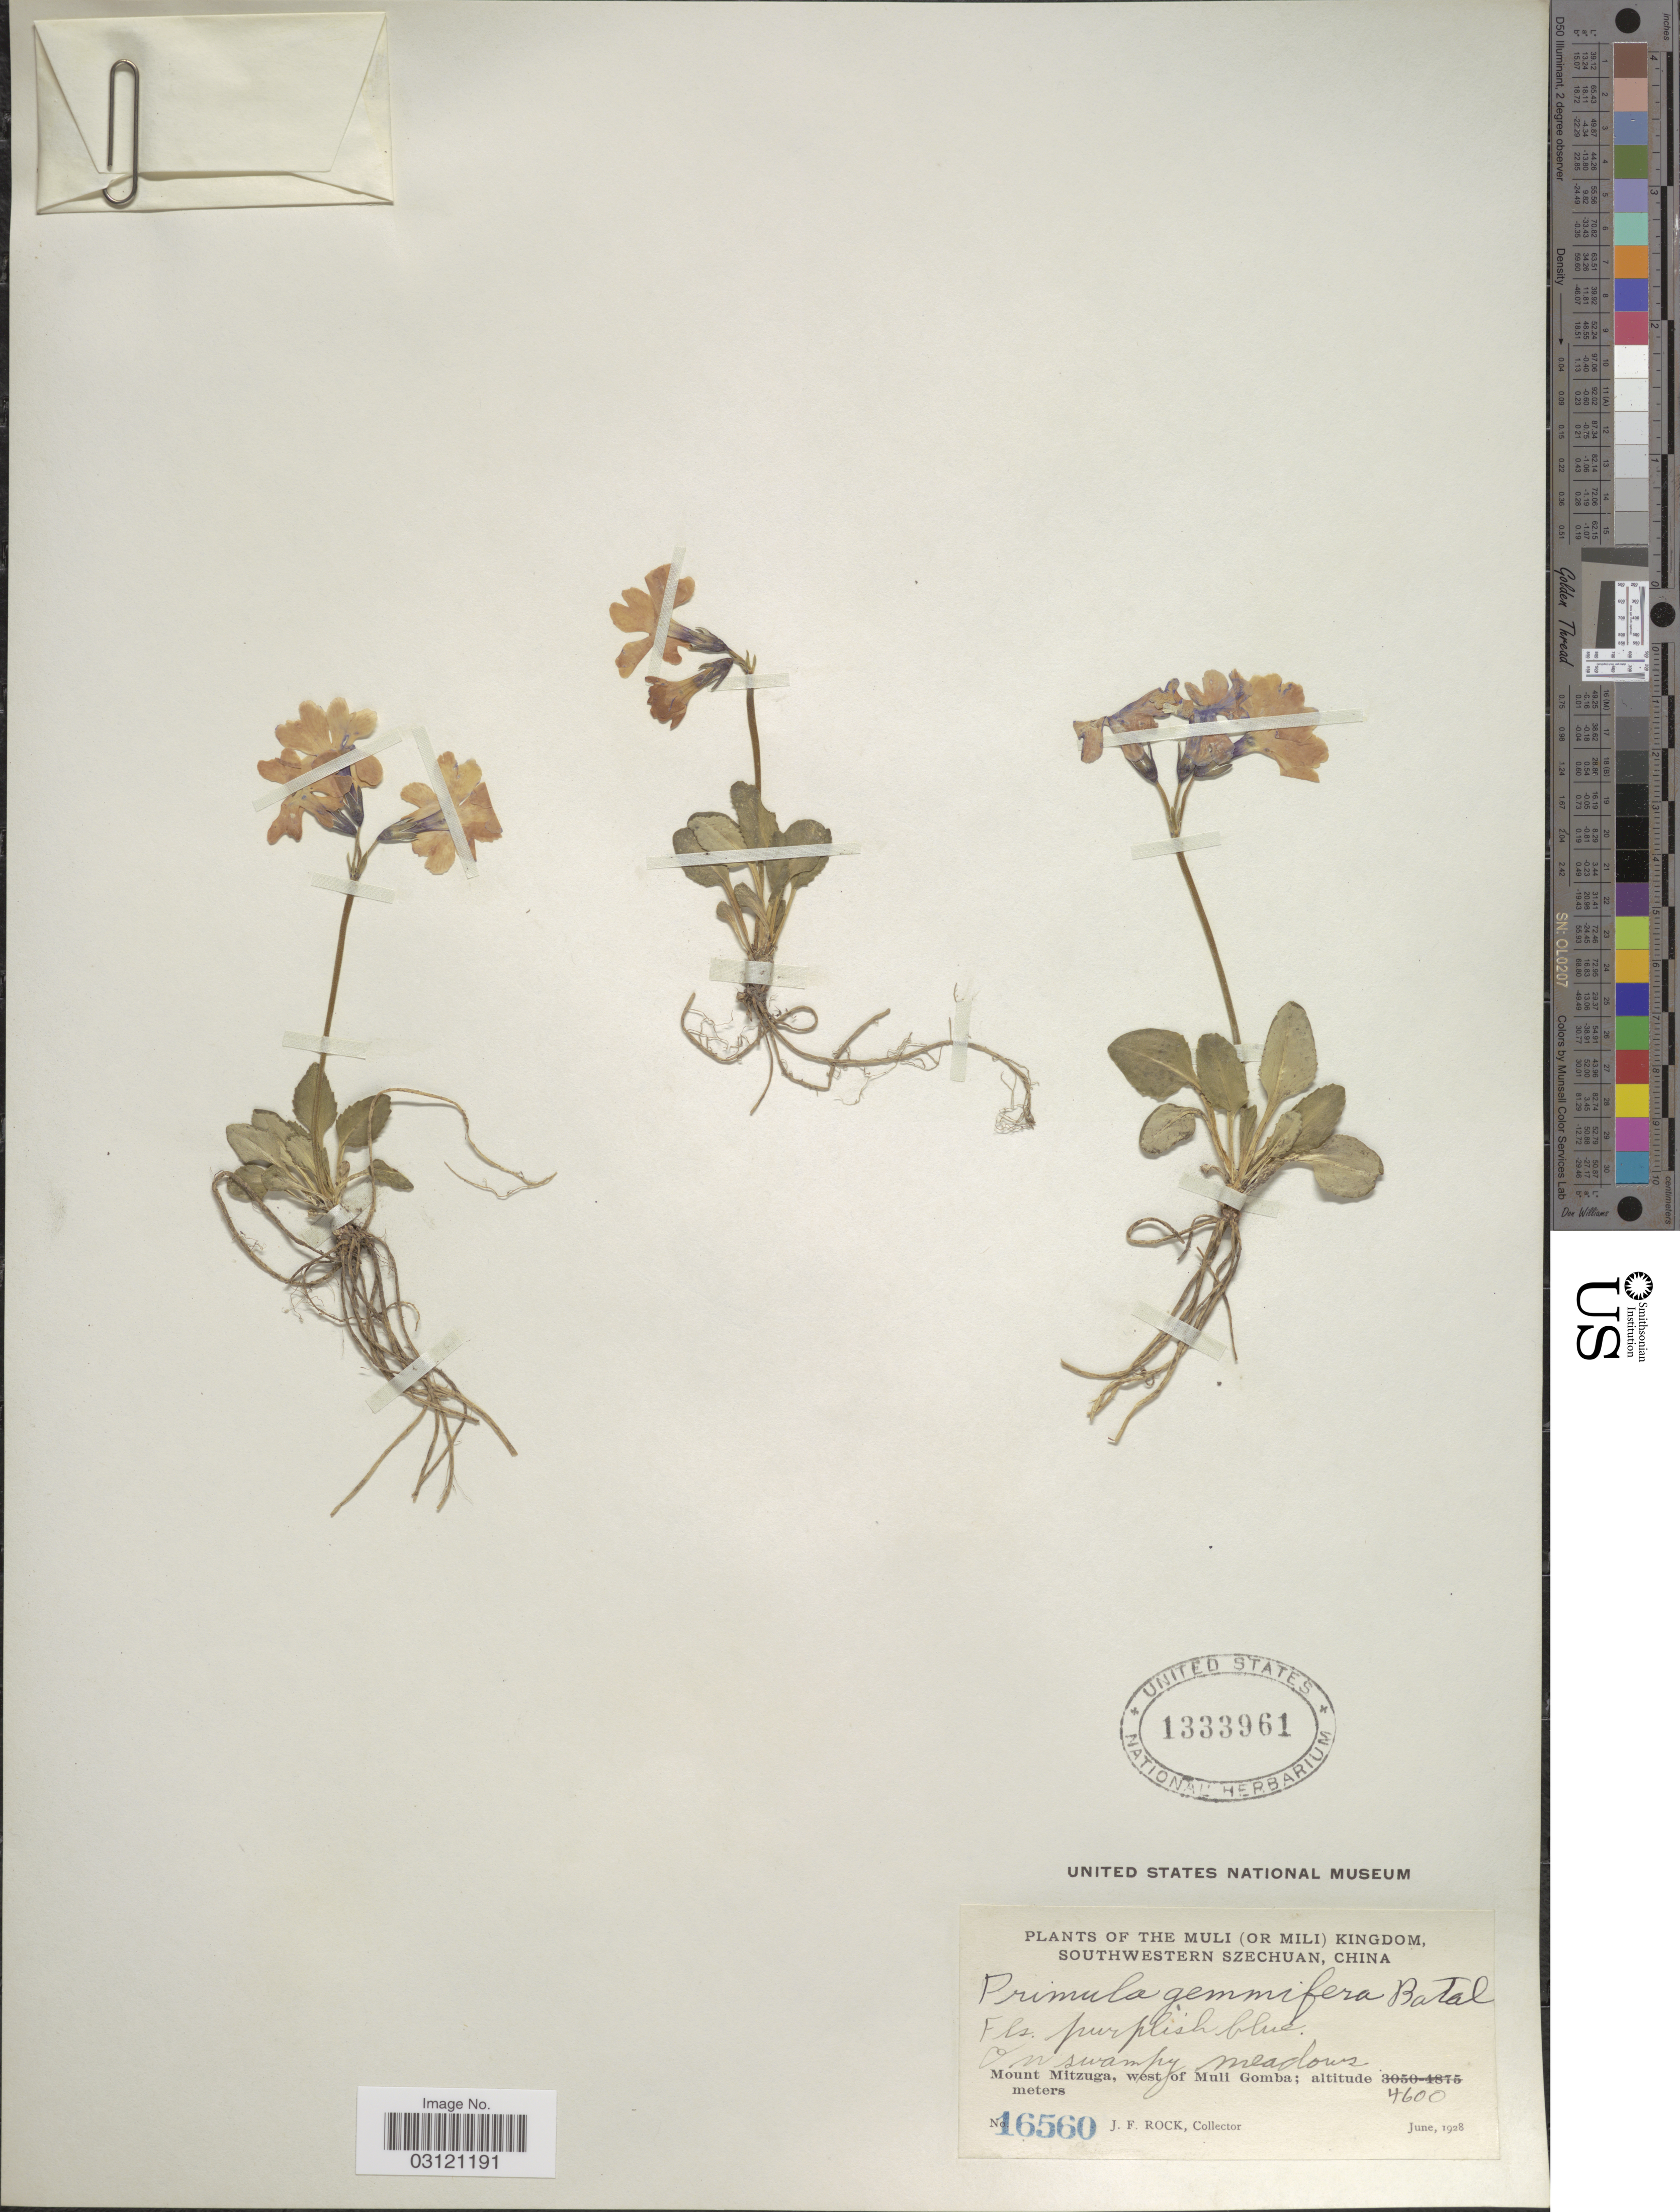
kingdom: Plantae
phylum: Tracheophyta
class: Magnoliopsida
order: Ericales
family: Primulaceae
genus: Primula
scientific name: Primula gemmifera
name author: Batalin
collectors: J. Rock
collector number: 16560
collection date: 1928-06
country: China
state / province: Sichuan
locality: The Muli (Or Mili) Kingdom, Southwestern Szechuan, China, Mount Mitzuga, west of Muli Gomba.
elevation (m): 4600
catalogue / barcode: US 1333961